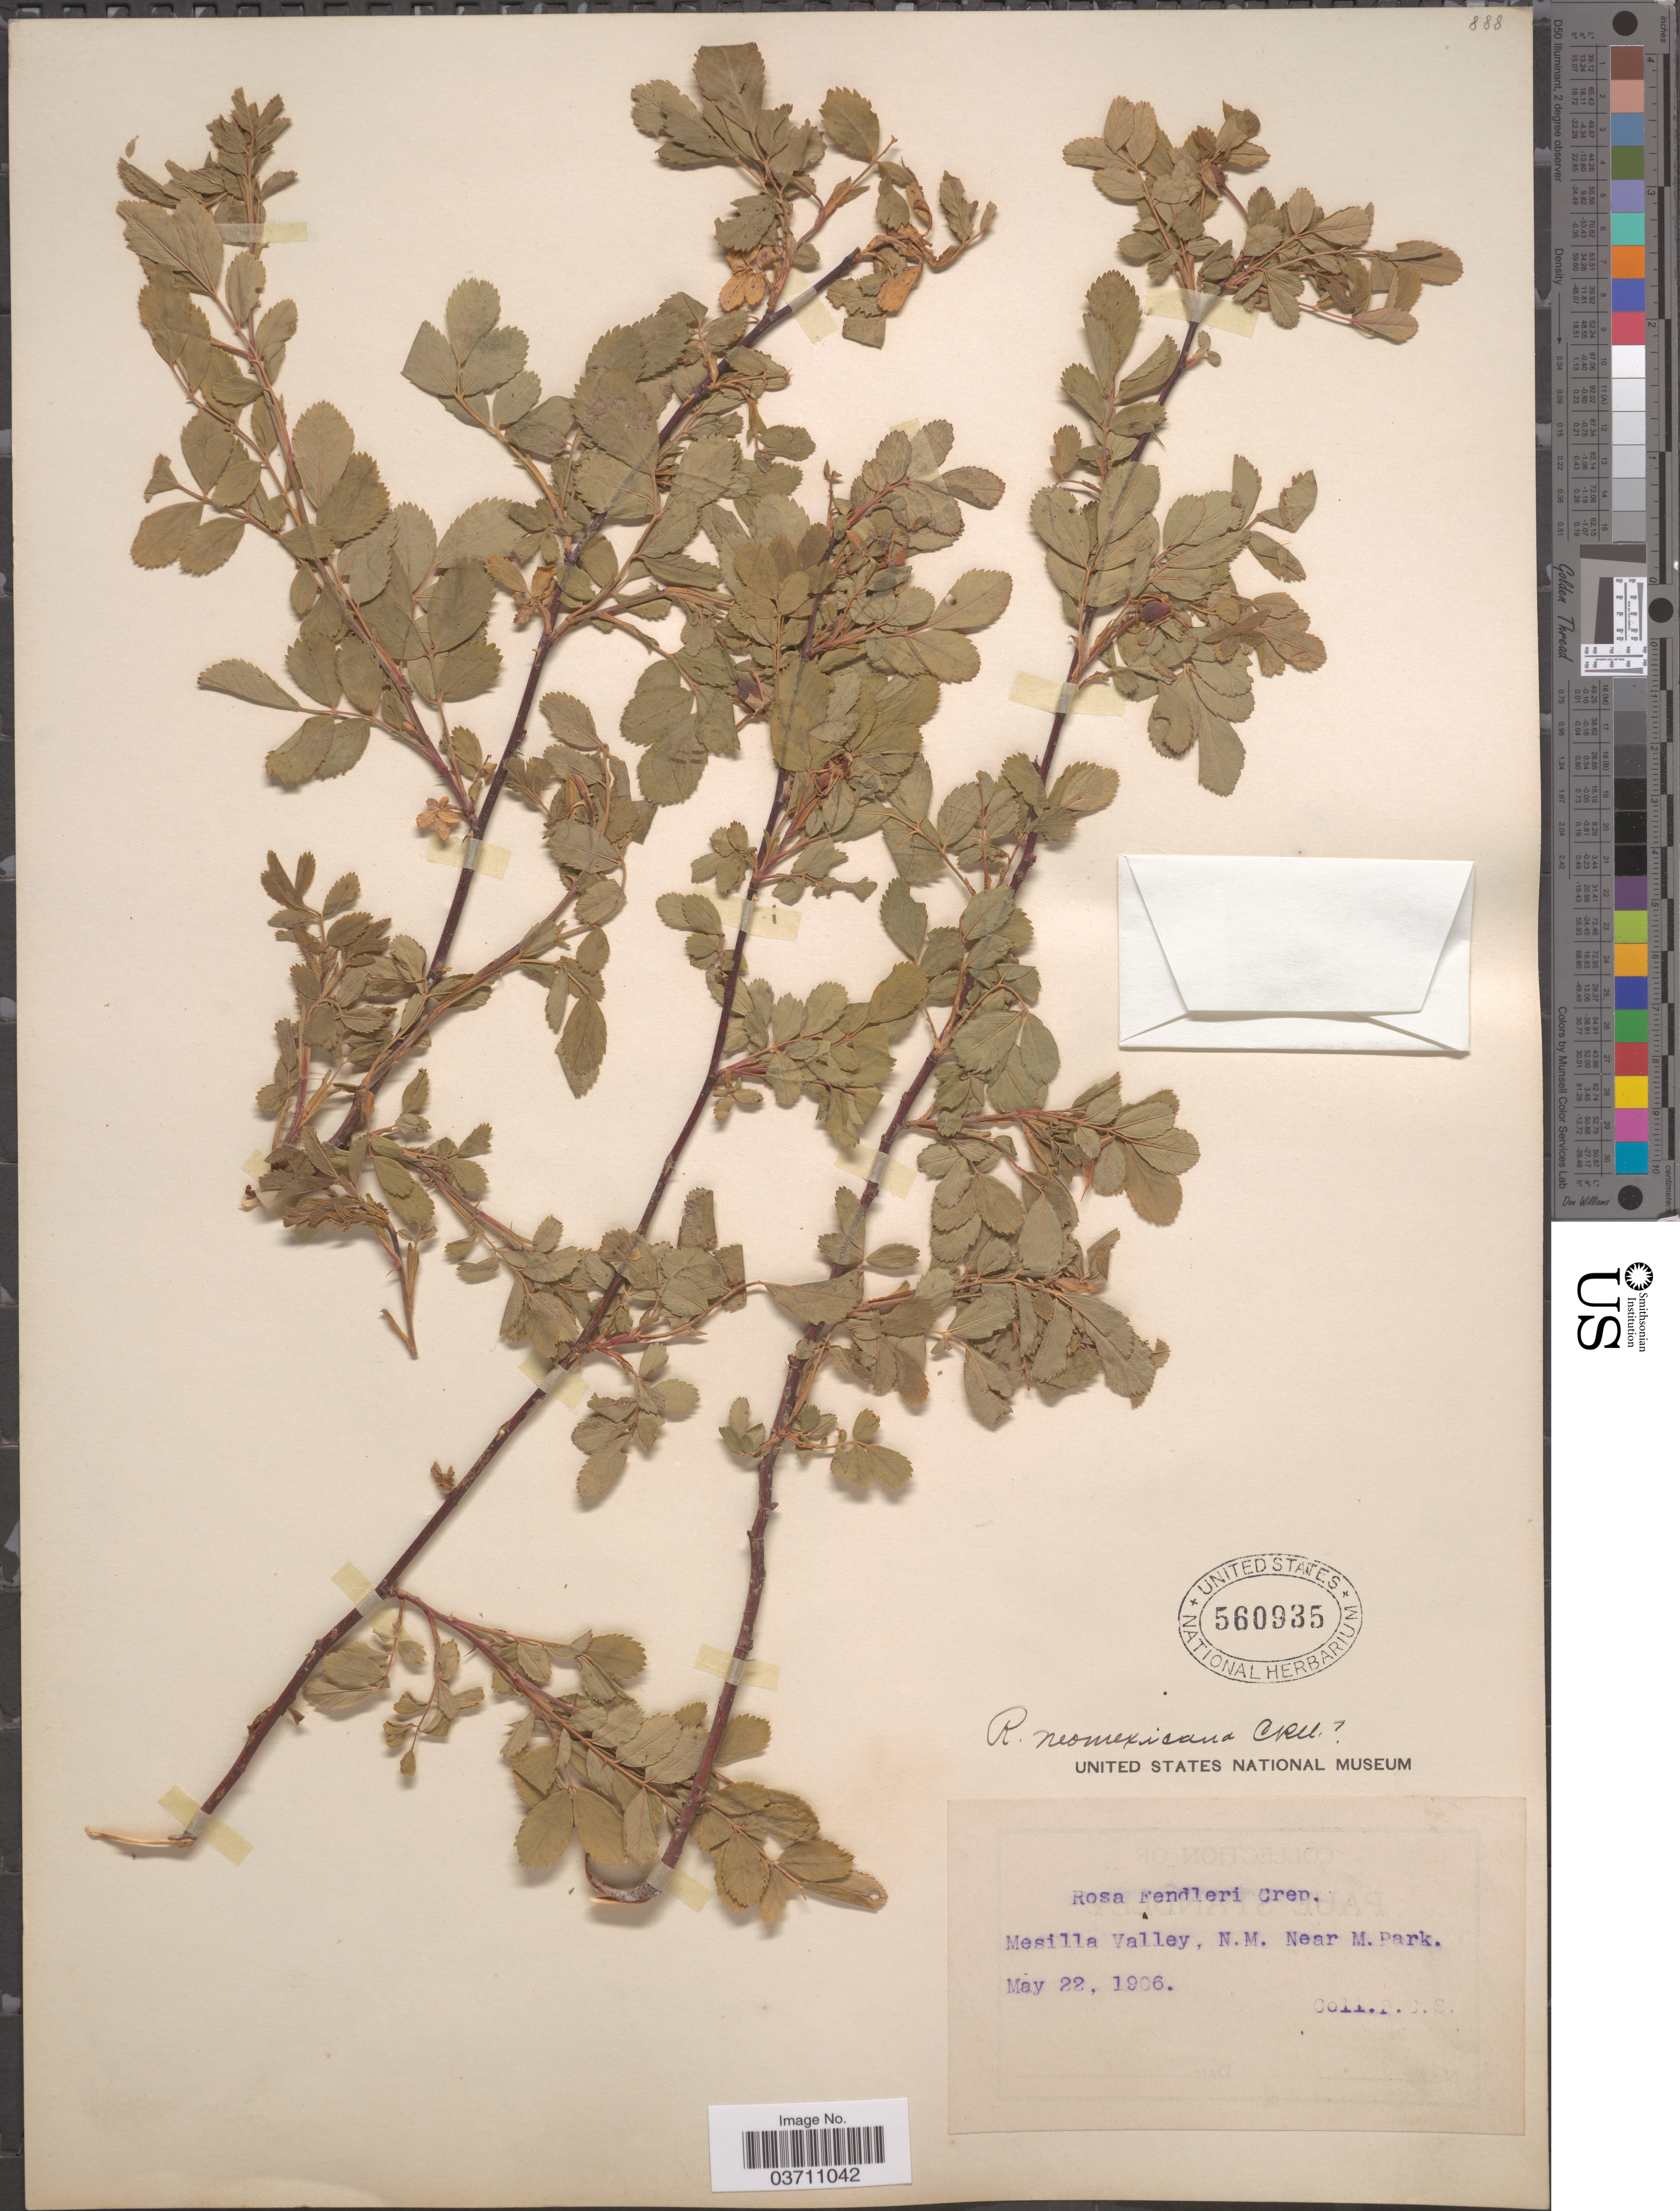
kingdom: Plantae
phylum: Tracheophyta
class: Magnoliopsida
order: Rosales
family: Rosaceae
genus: Rosa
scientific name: Rosa fendleri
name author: Crép.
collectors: P. C. S.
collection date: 1906-05-22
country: United States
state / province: New Mexico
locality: Mesilla Valley. Near M. Park.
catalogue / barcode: US 560935